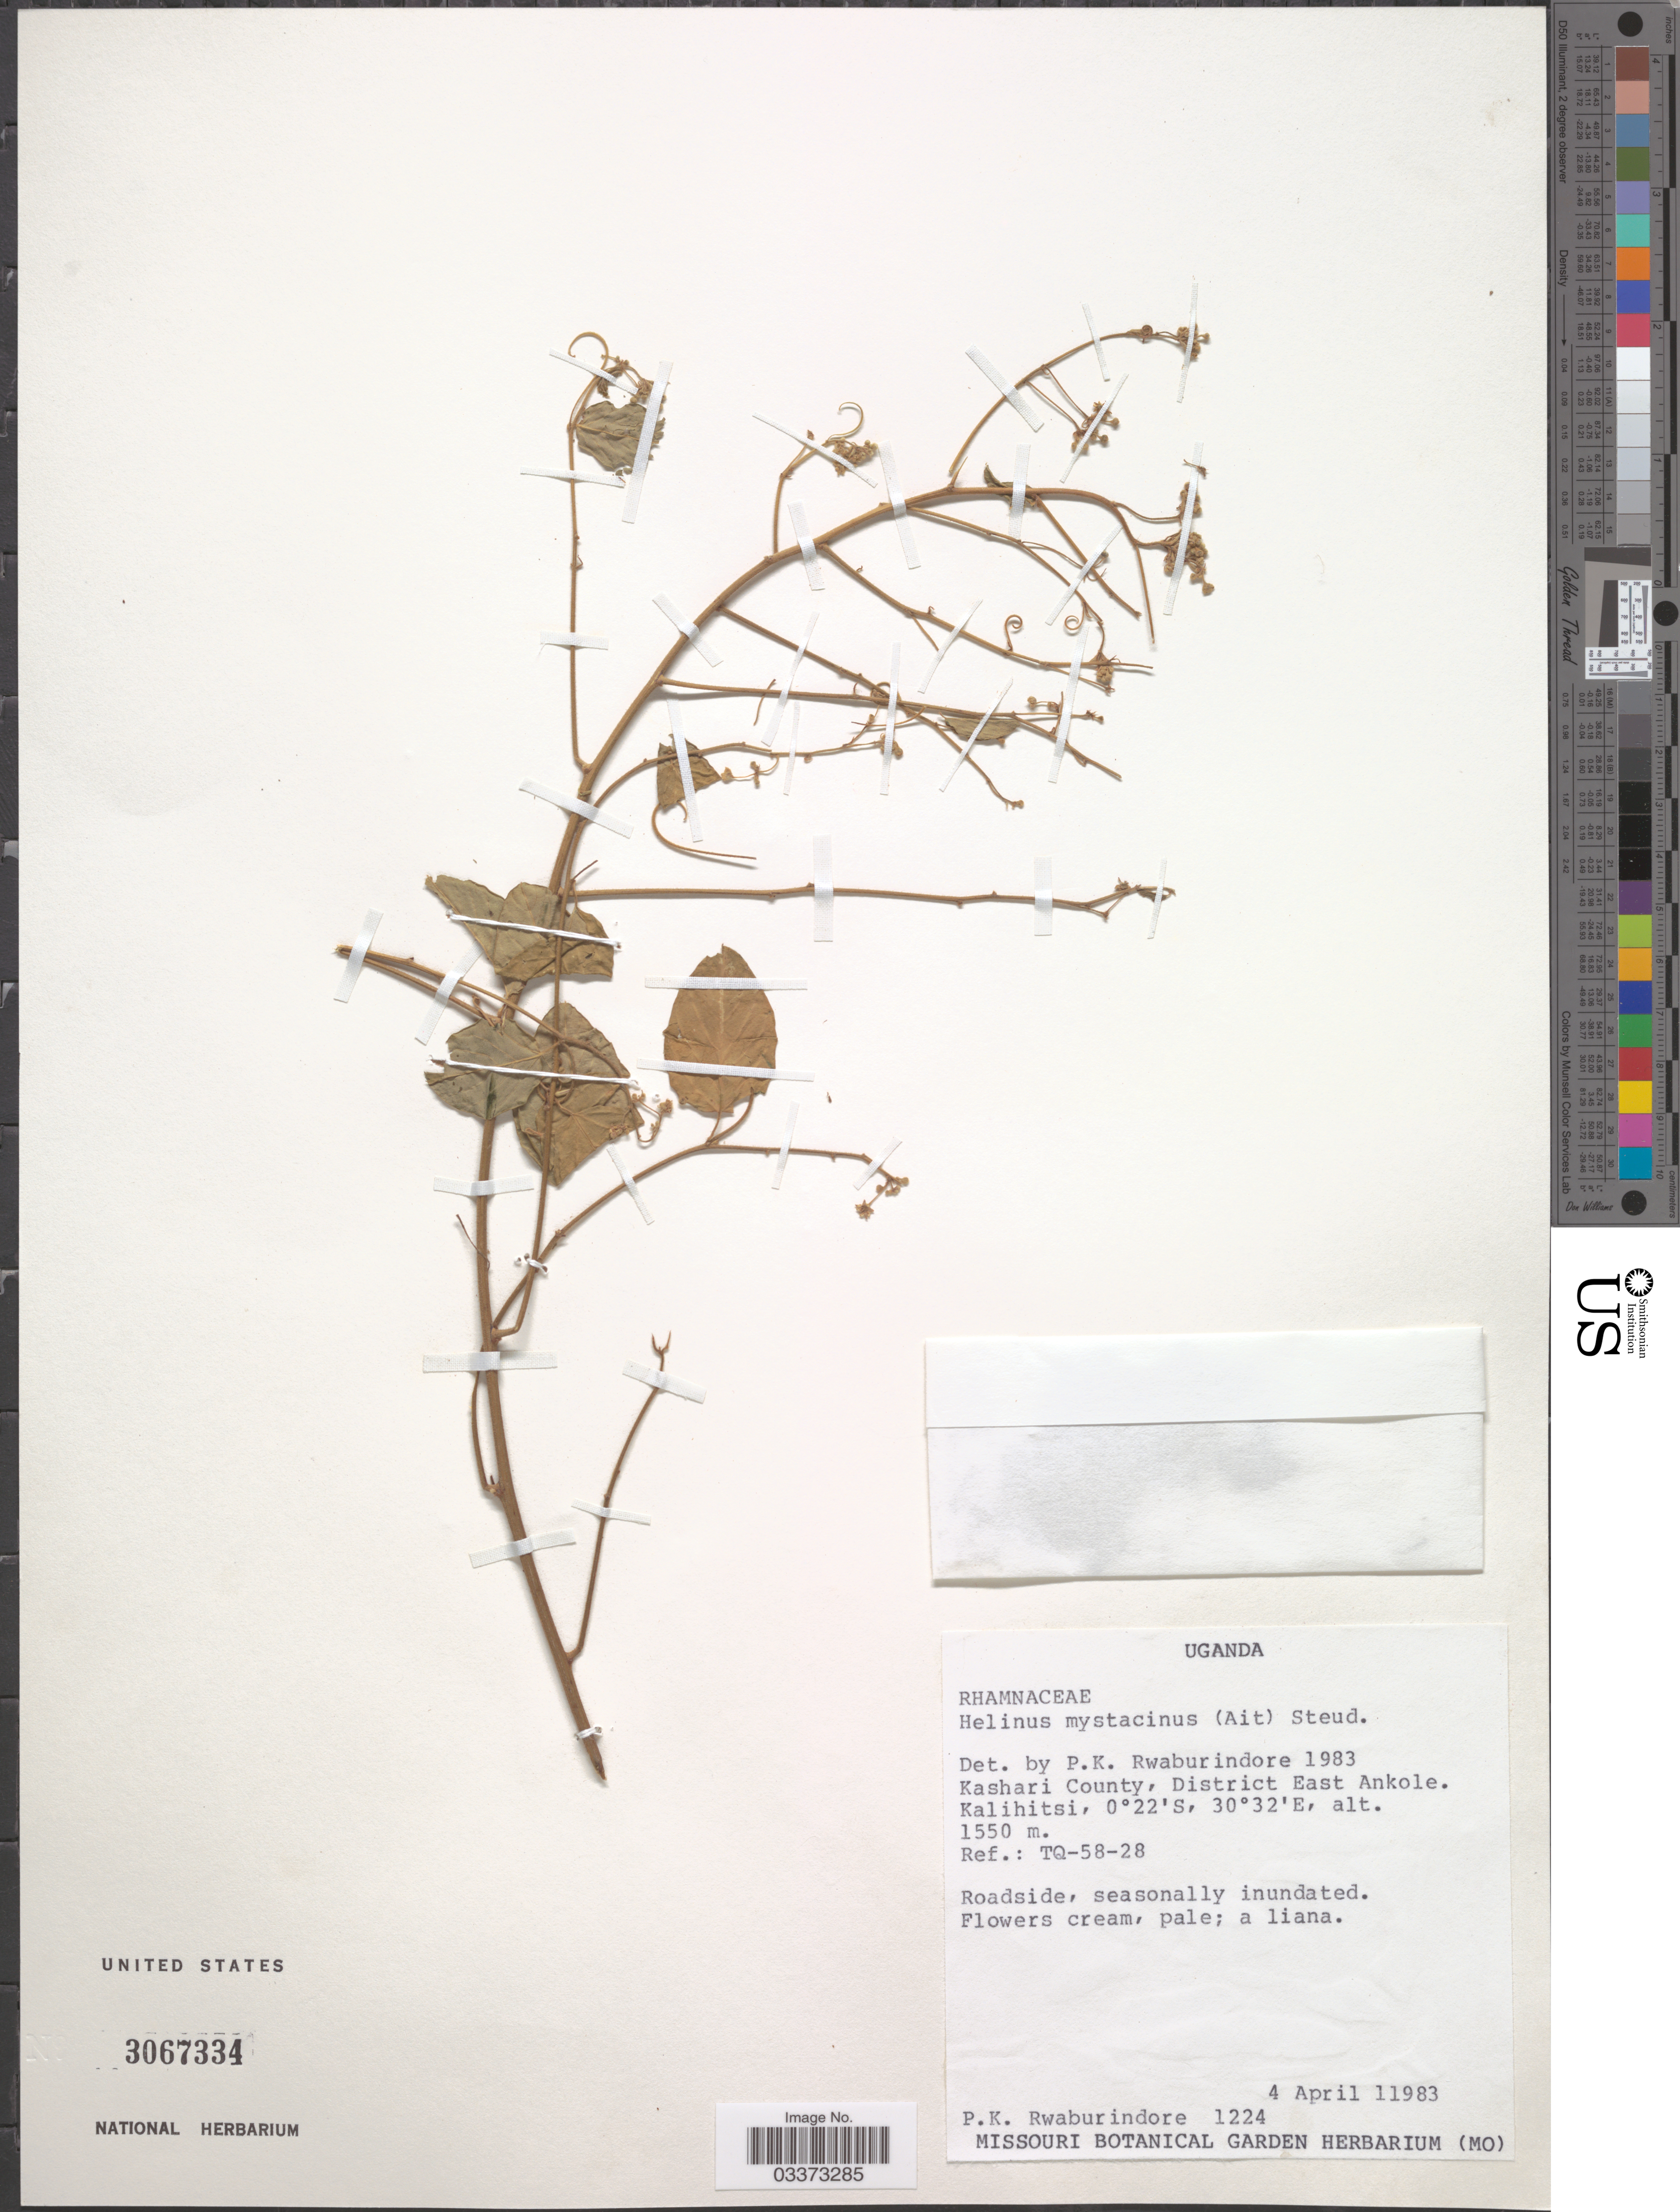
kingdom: Plantae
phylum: Tracheophyta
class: Magnoliopsida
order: Rosales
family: Rhamnaceae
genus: Helinus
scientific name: Helinus mystacinus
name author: (Aiton) E. Mey. ex Steud.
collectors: P. Rwaburindore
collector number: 1224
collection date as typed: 4 April 11983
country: Uganda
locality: Kashari County, District East Ankole. Kalihitsi. Ref.: TQ-58-28.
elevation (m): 1550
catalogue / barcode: US 3067334